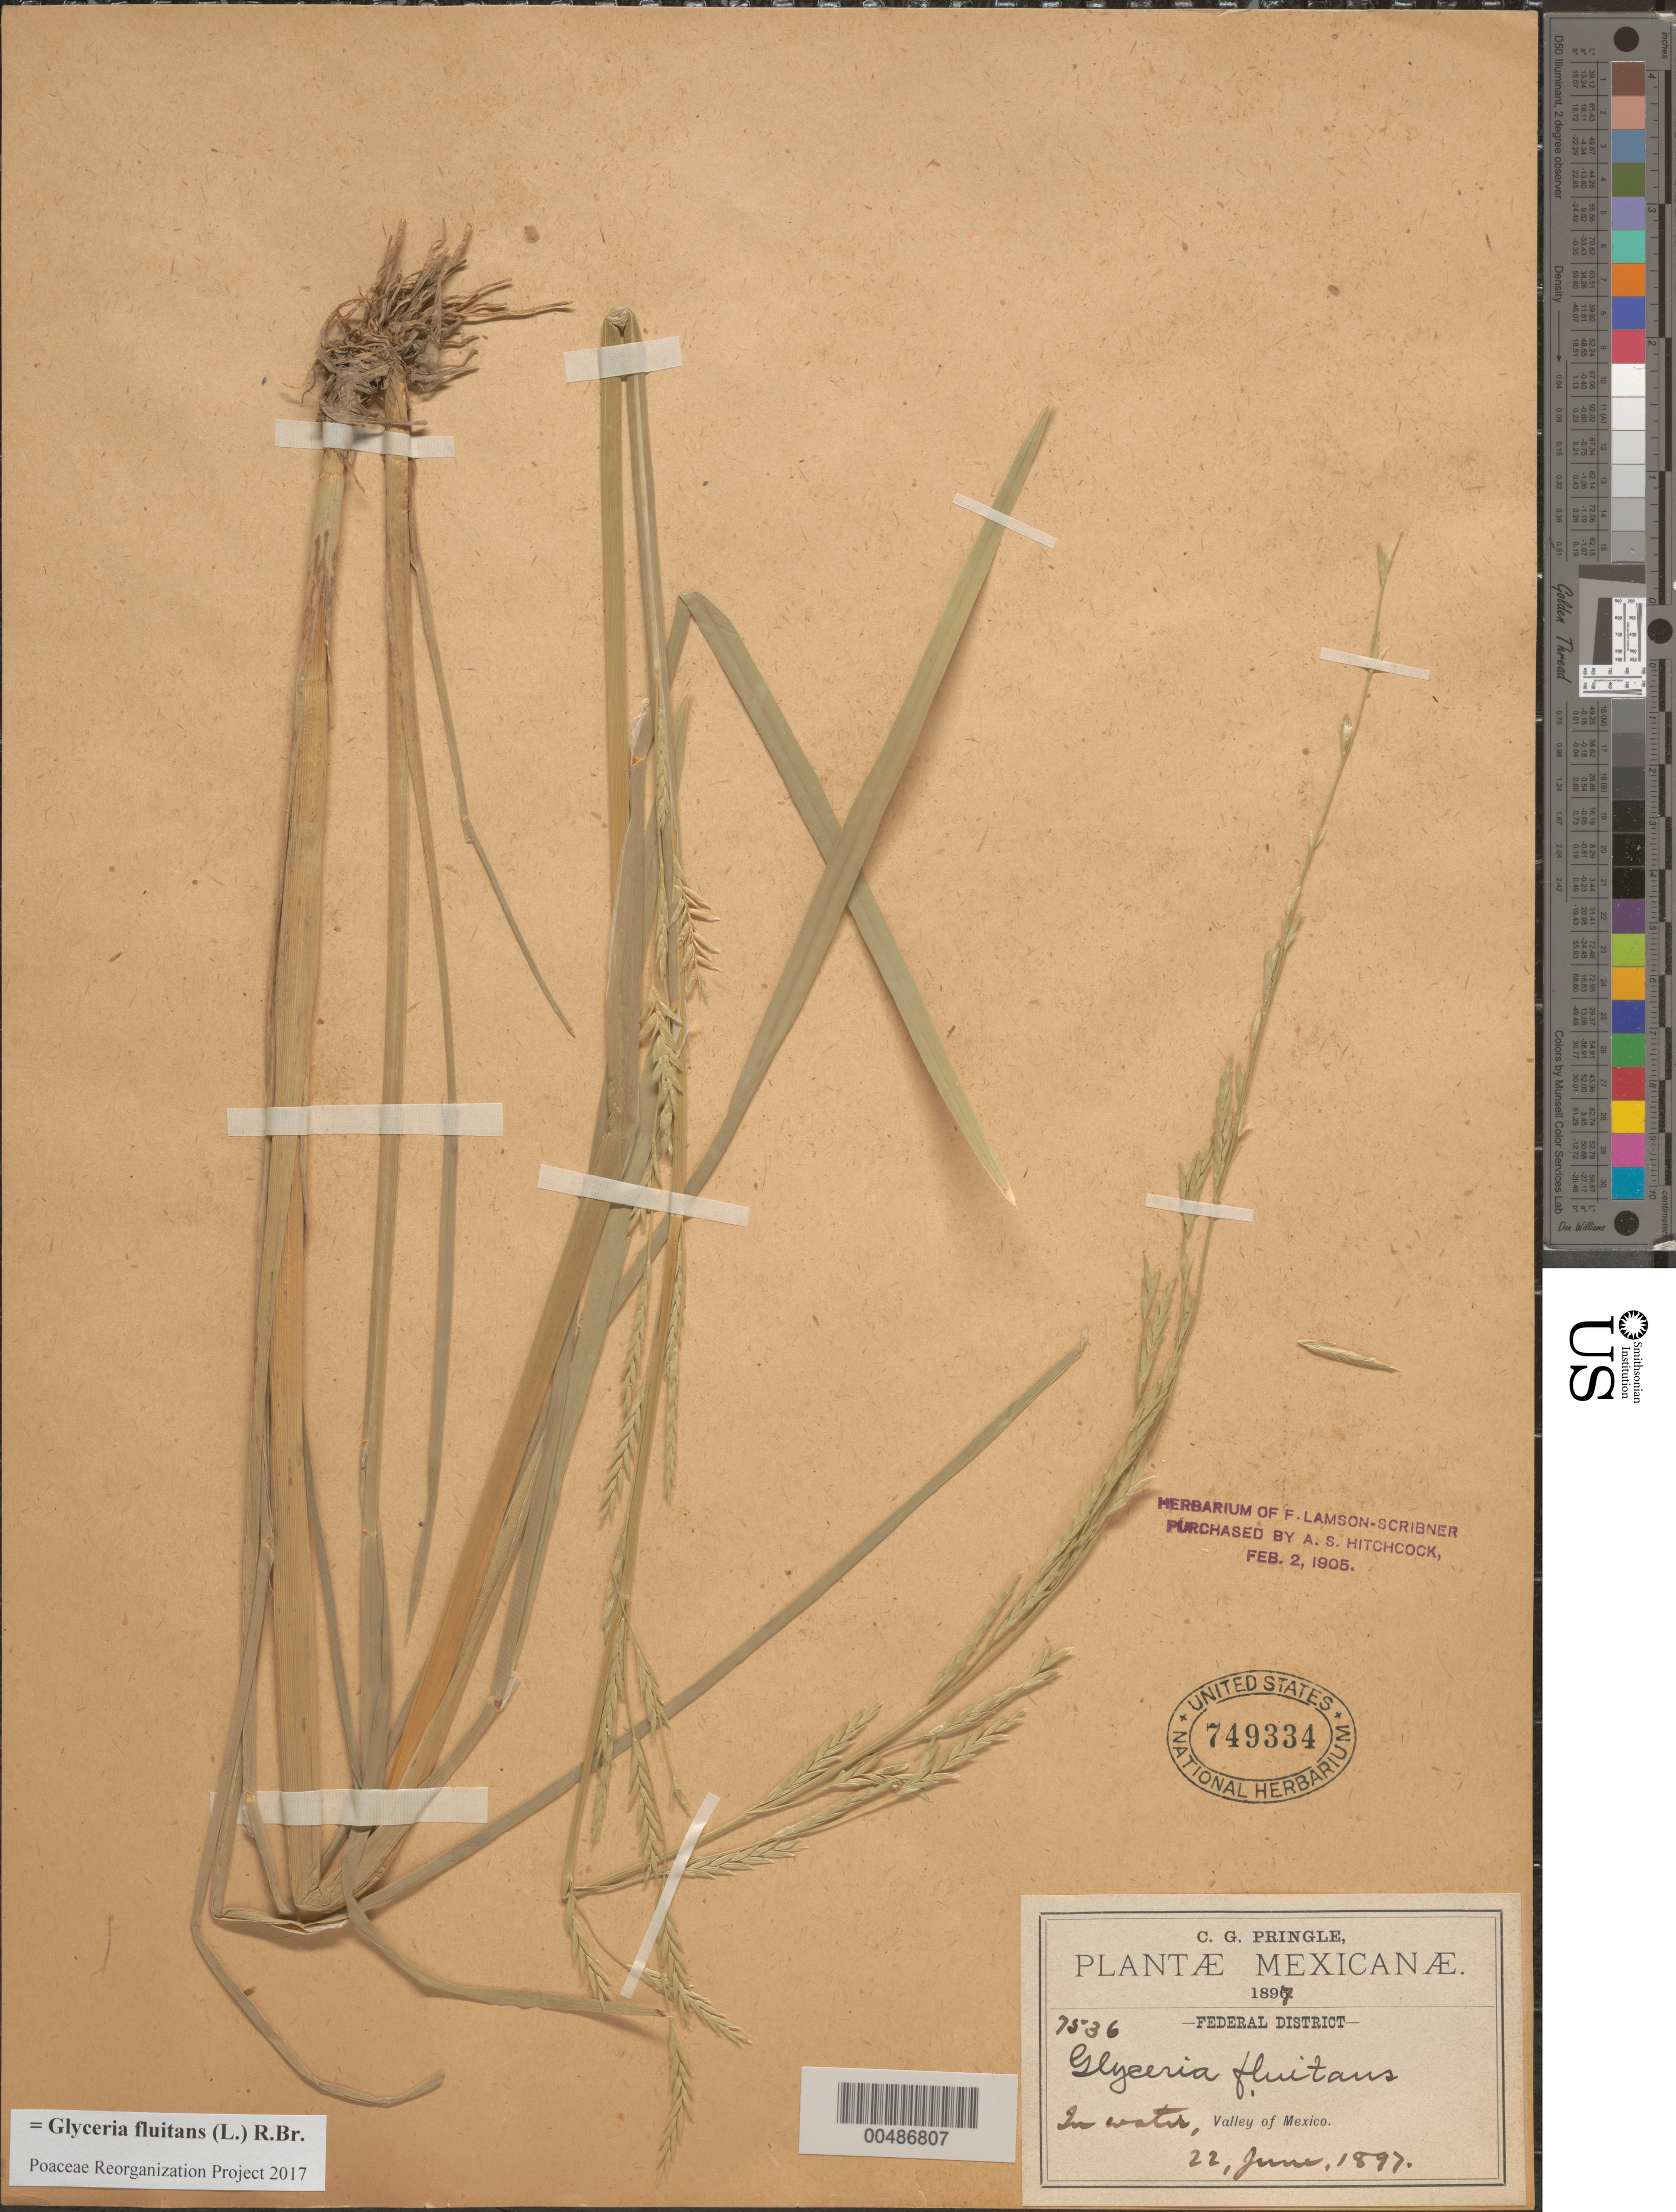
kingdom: Plantae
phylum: Tracheophyta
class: Liliopsida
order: Poales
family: Poaceae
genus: Glyceria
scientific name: Glyceria fluitans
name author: (L.) R. Br.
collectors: C. G. Pringle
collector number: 7536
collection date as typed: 22 Jun 1897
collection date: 1897-06-22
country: Mexico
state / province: Distrito Federal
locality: Valley of Mexico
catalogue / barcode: US 749334